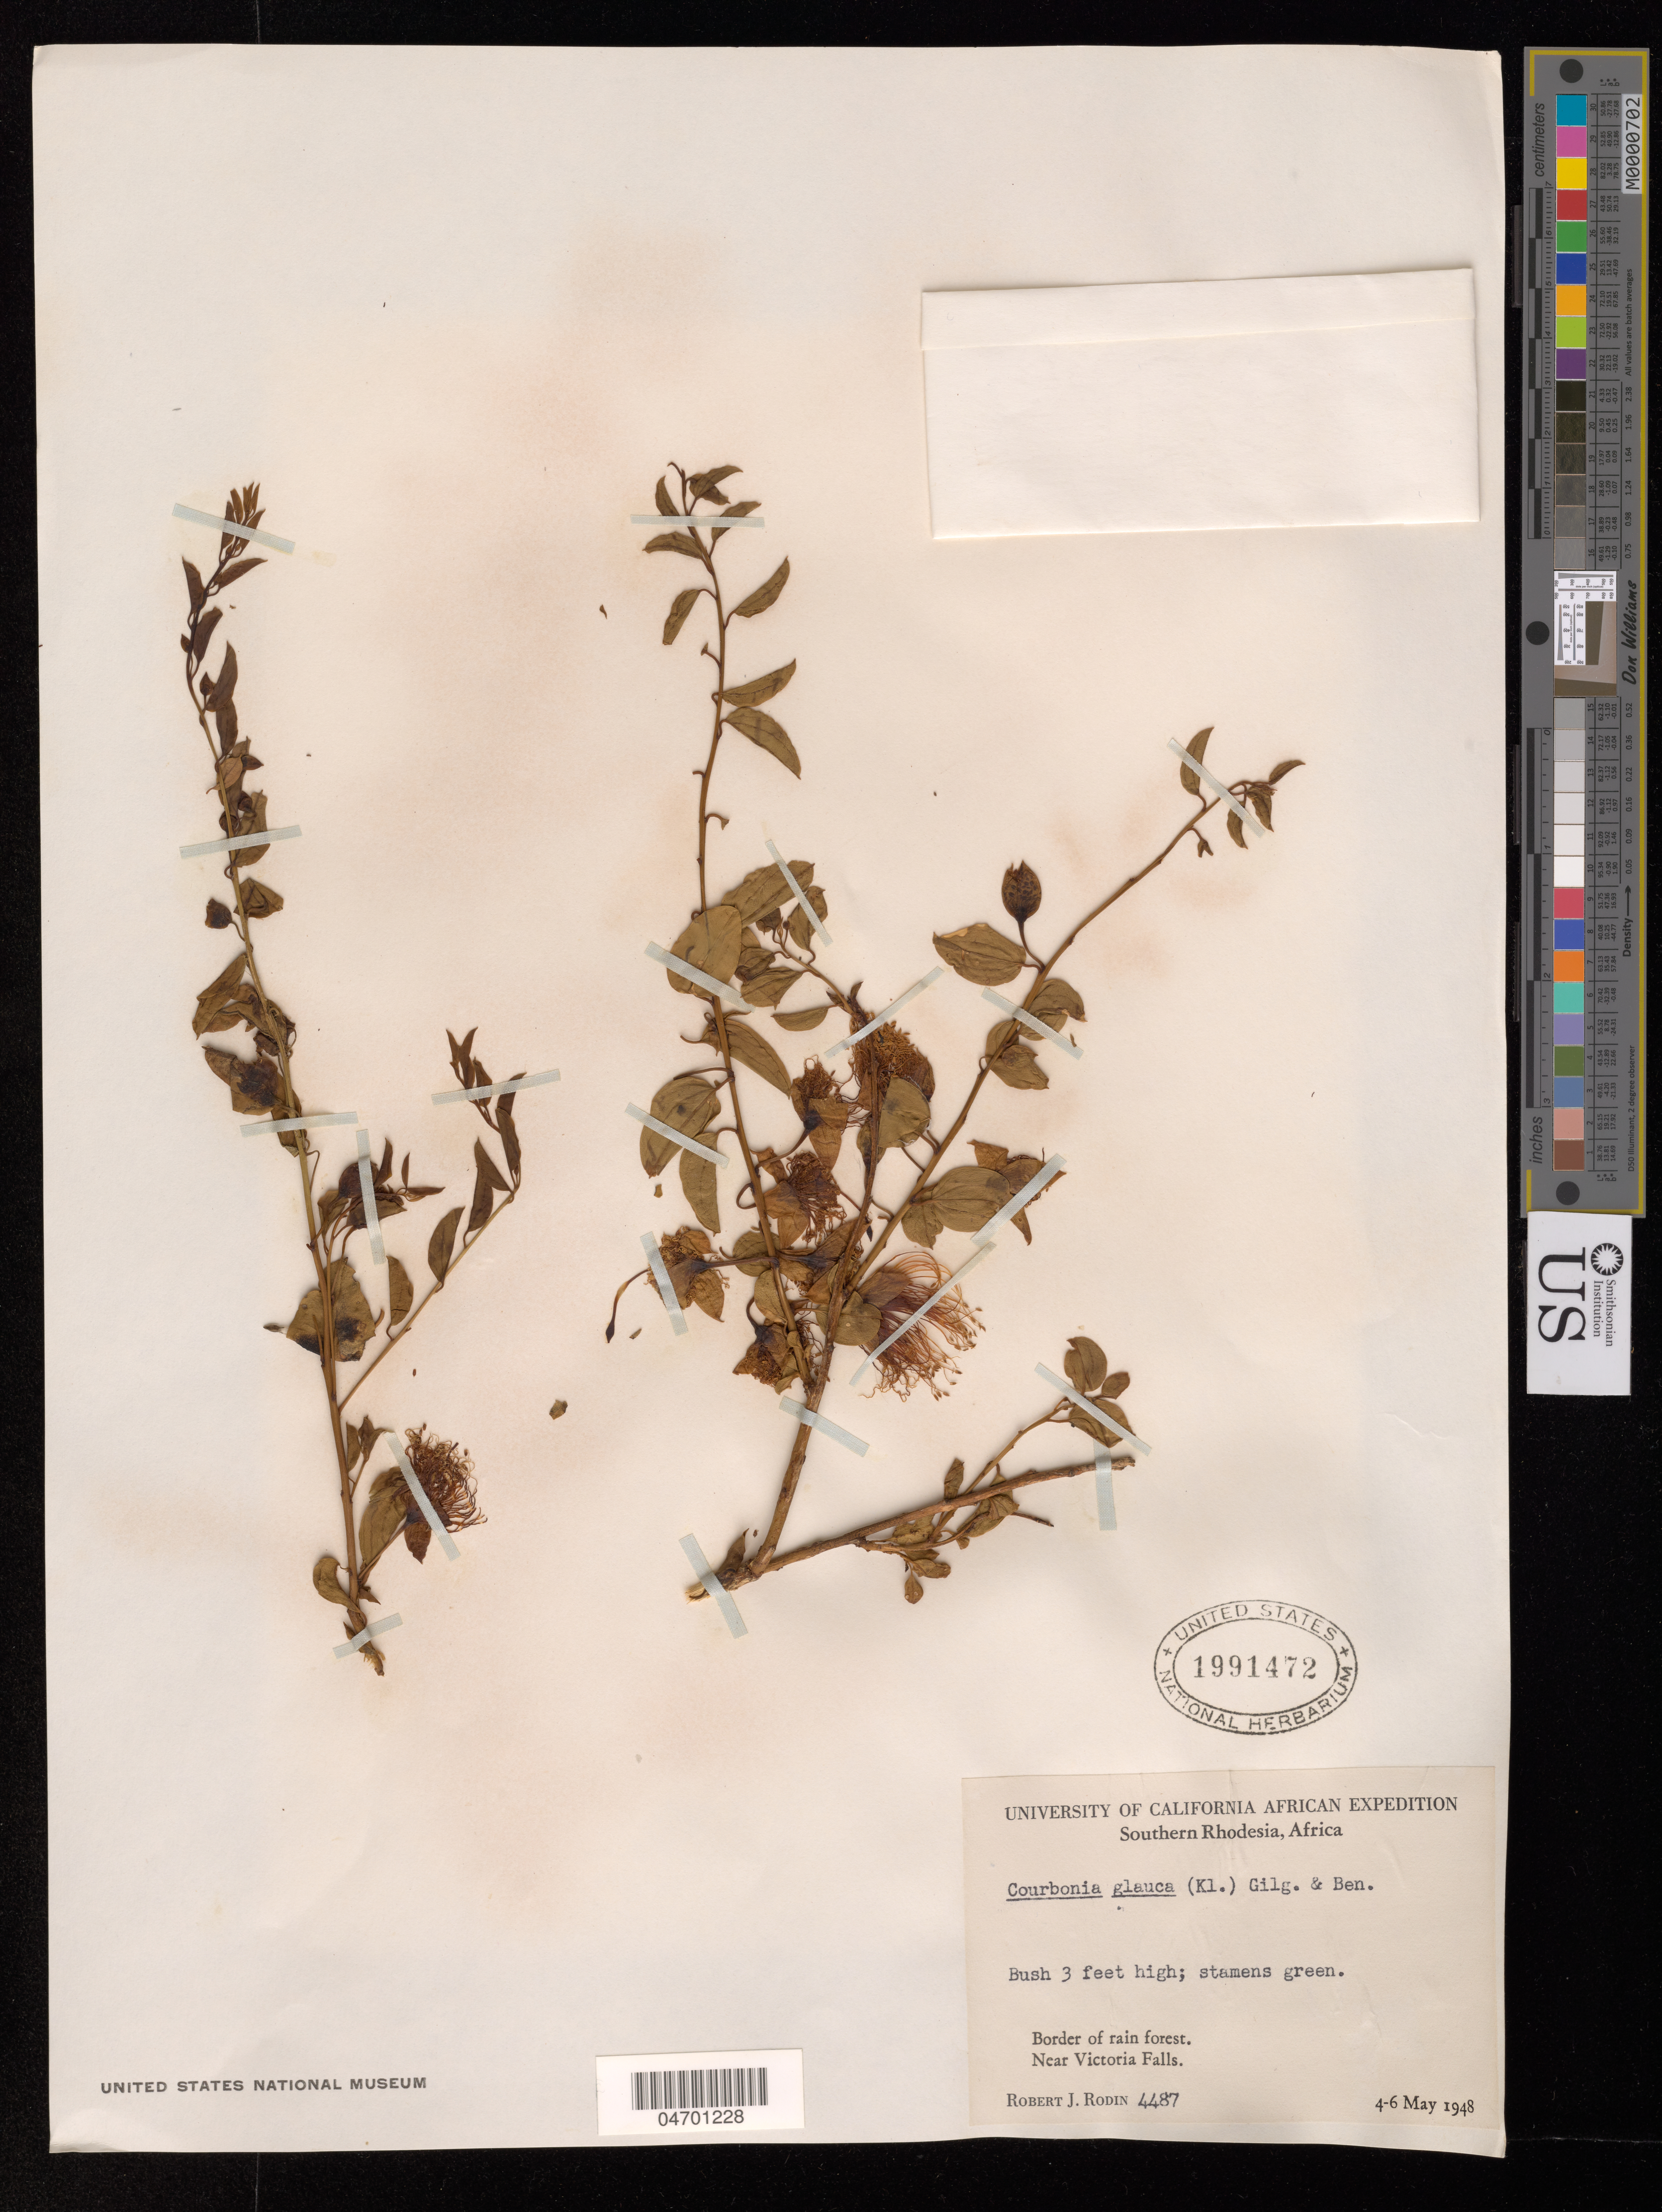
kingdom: Plantae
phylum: Tracheophyta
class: Magnoliopsida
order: Brassicales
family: Capparaceae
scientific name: Courbonoia glauca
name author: Gilg & Gilg-Ben.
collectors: R. J. Rodin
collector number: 4487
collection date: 1948-05-04/1948-05-06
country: Zimbabwe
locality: Southern Rhodesia. Border of rain forest. Near Victoria Falls.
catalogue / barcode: US 1991472